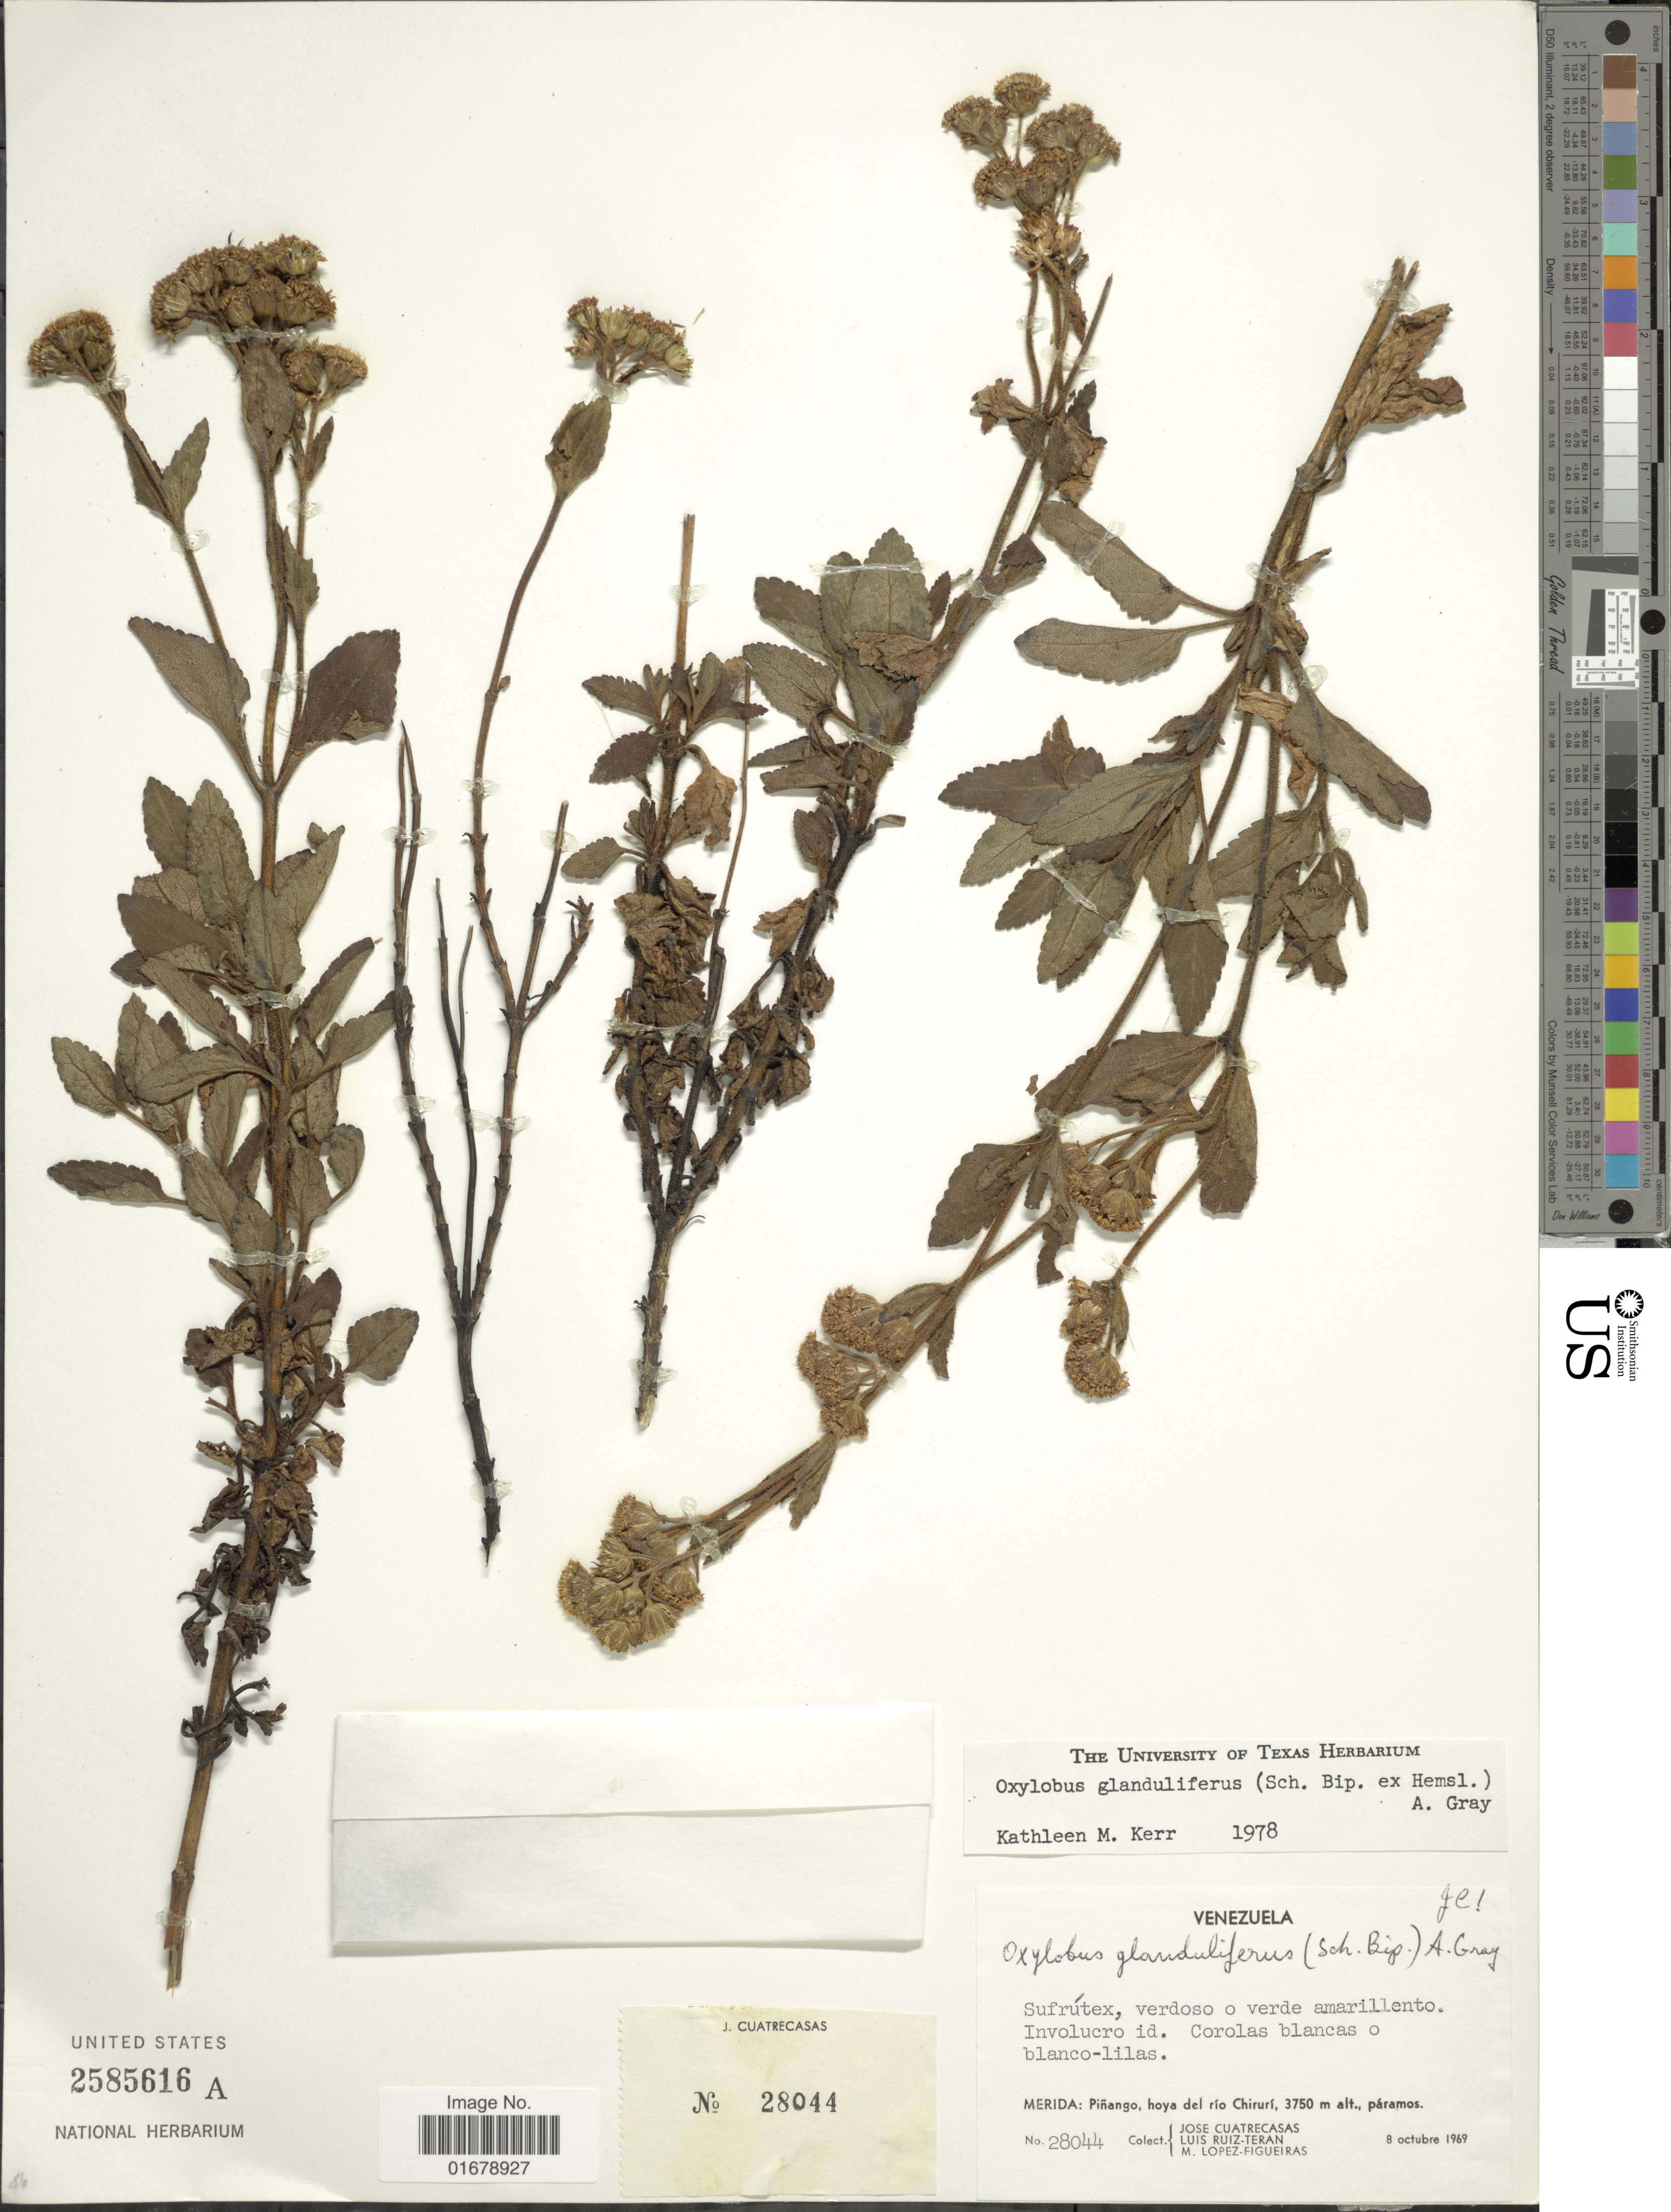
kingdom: Plantae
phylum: Tracheophyta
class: Magnoliopsida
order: Asterales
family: Asteraceae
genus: Oxylobus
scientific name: Oxylobus glanduliferus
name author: (Sch. Bip.) A. Gray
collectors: J. Cuatrecasas, L. E. Ruíz-Terán & M. Lopéz-F.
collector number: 28044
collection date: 1969-10-08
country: Venezuela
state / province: Mérida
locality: Venezuela. Merida: Piñango, hoya del Rio Chiruri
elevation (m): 3750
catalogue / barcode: US 2585616A